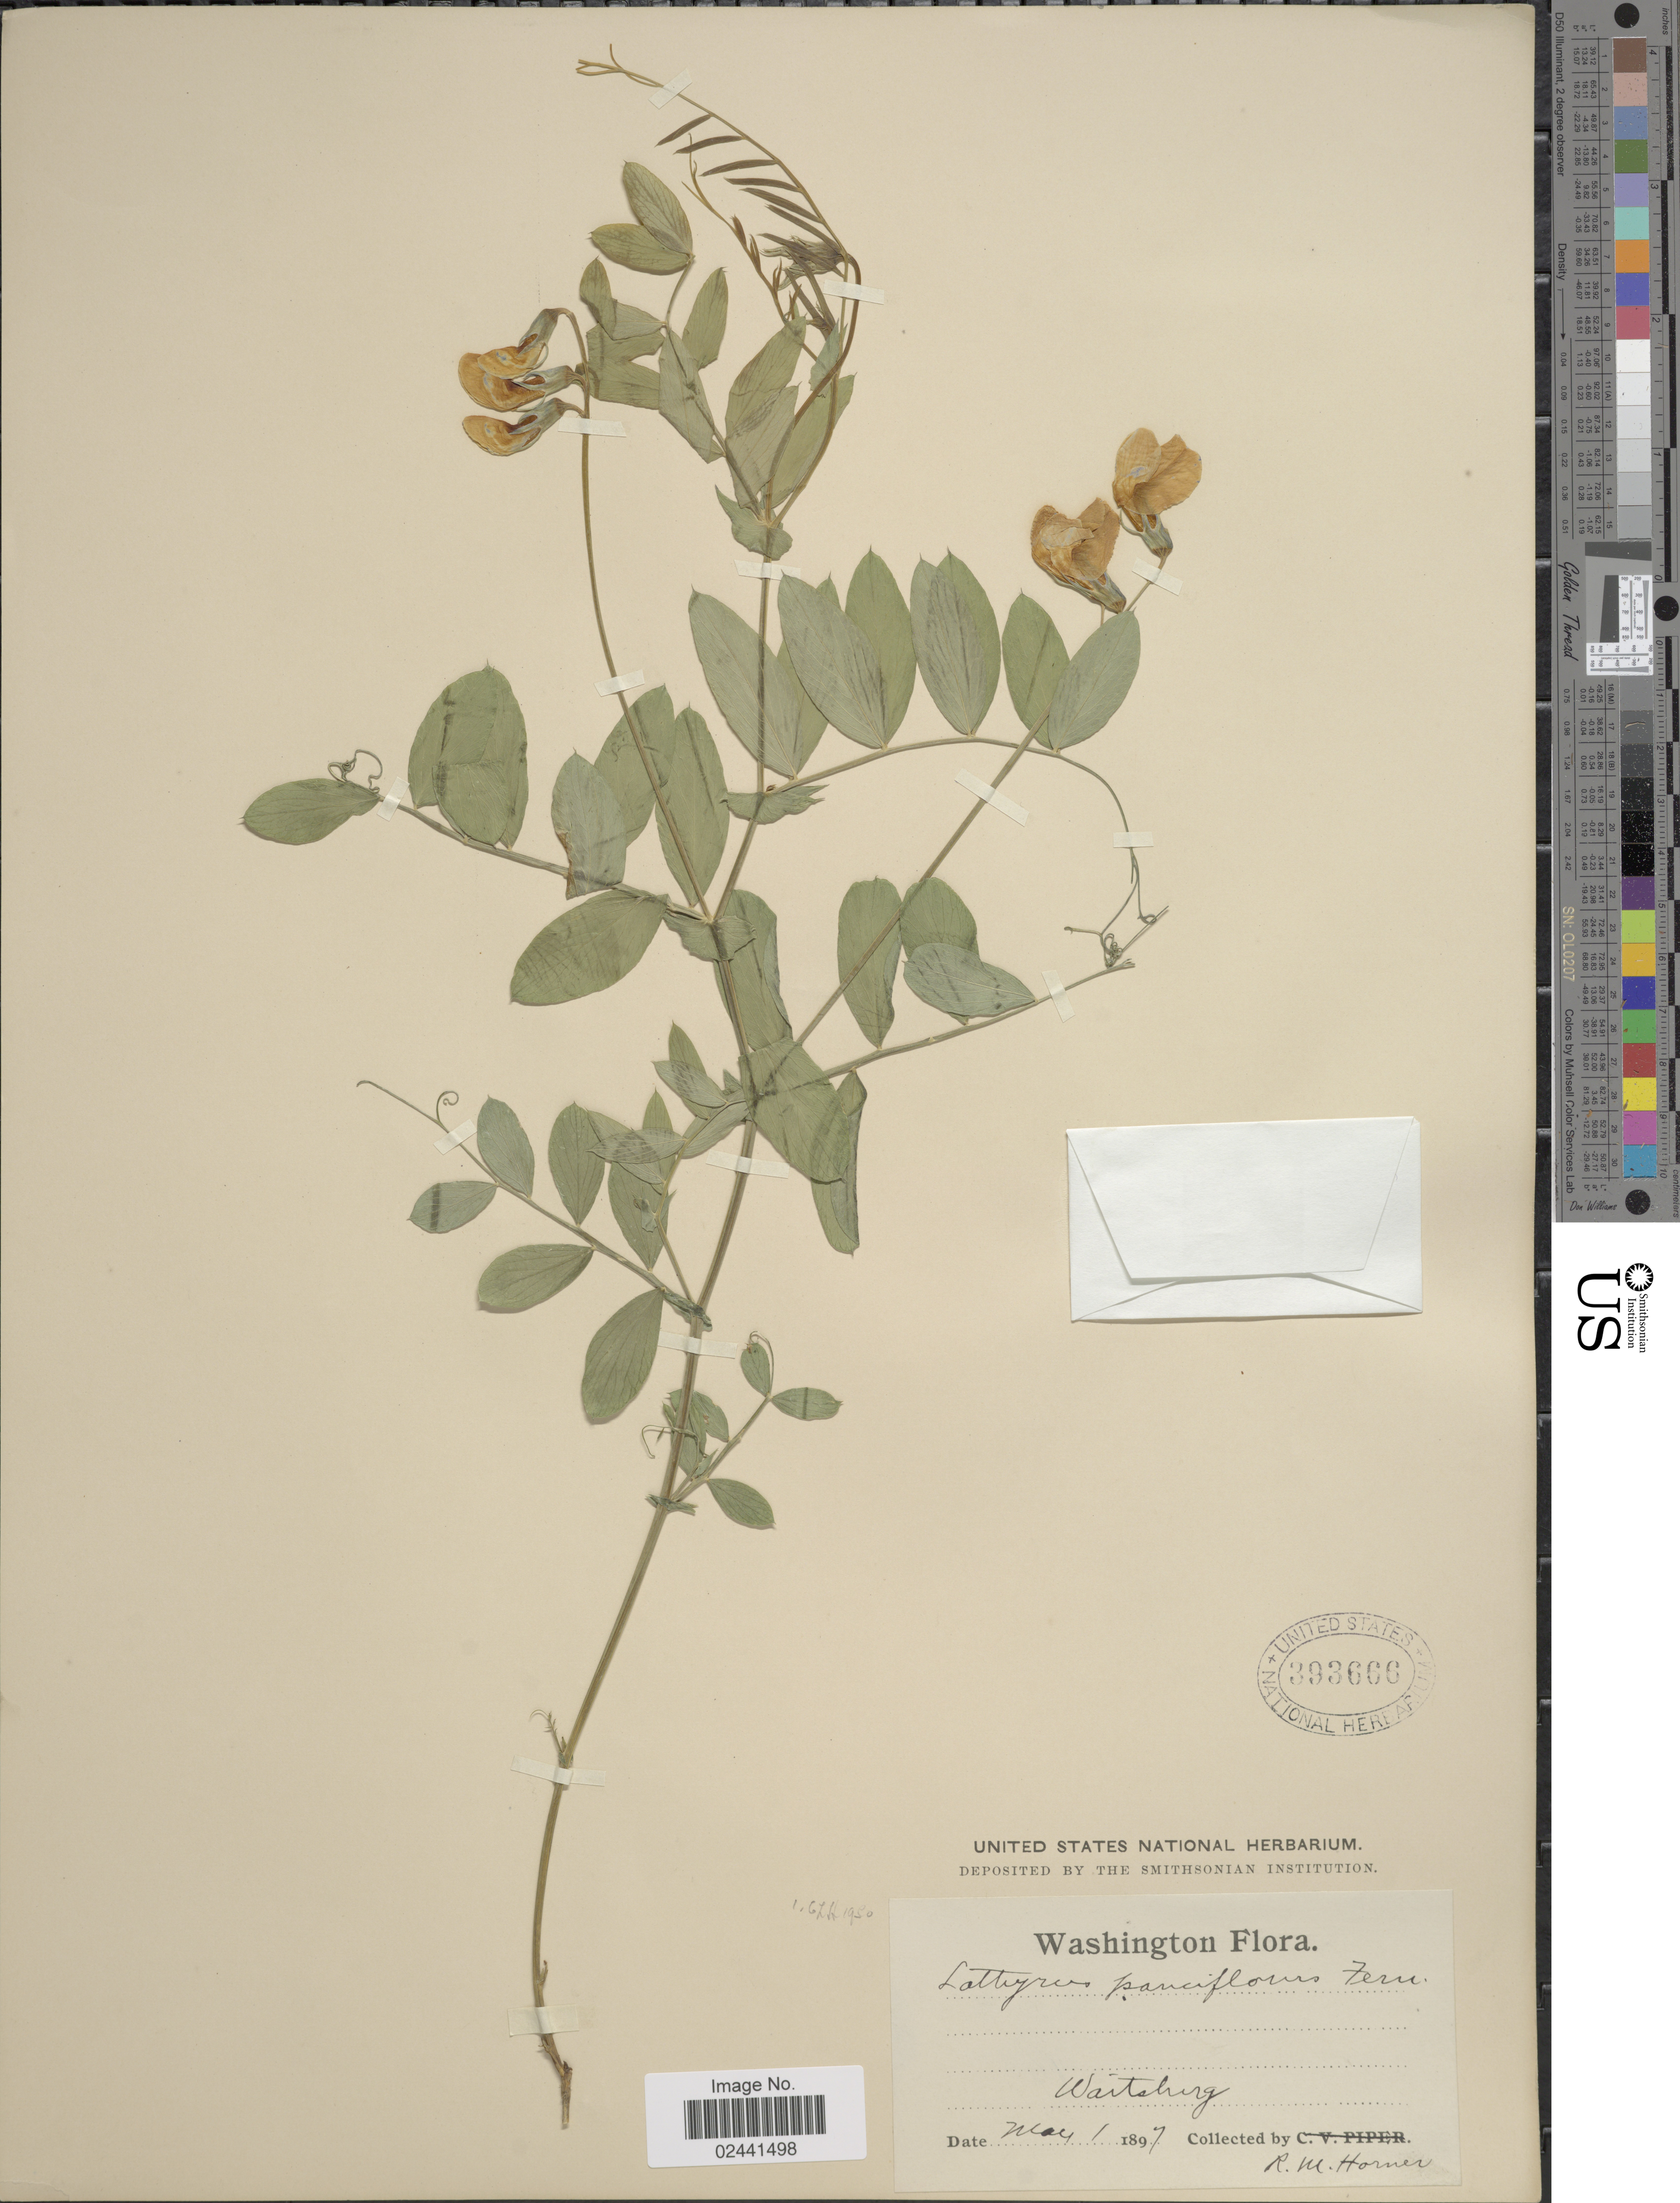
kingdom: Plantae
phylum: Tracheophyta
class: Magnoliopsida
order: Fabales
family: Fabaceae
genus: Lathyrus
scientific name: Lathyrus pauciflorus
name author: Fernald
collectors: R. Horner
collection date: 1897-05-01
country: United States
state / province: Washington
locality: Waitsburg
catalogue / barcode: US 393666